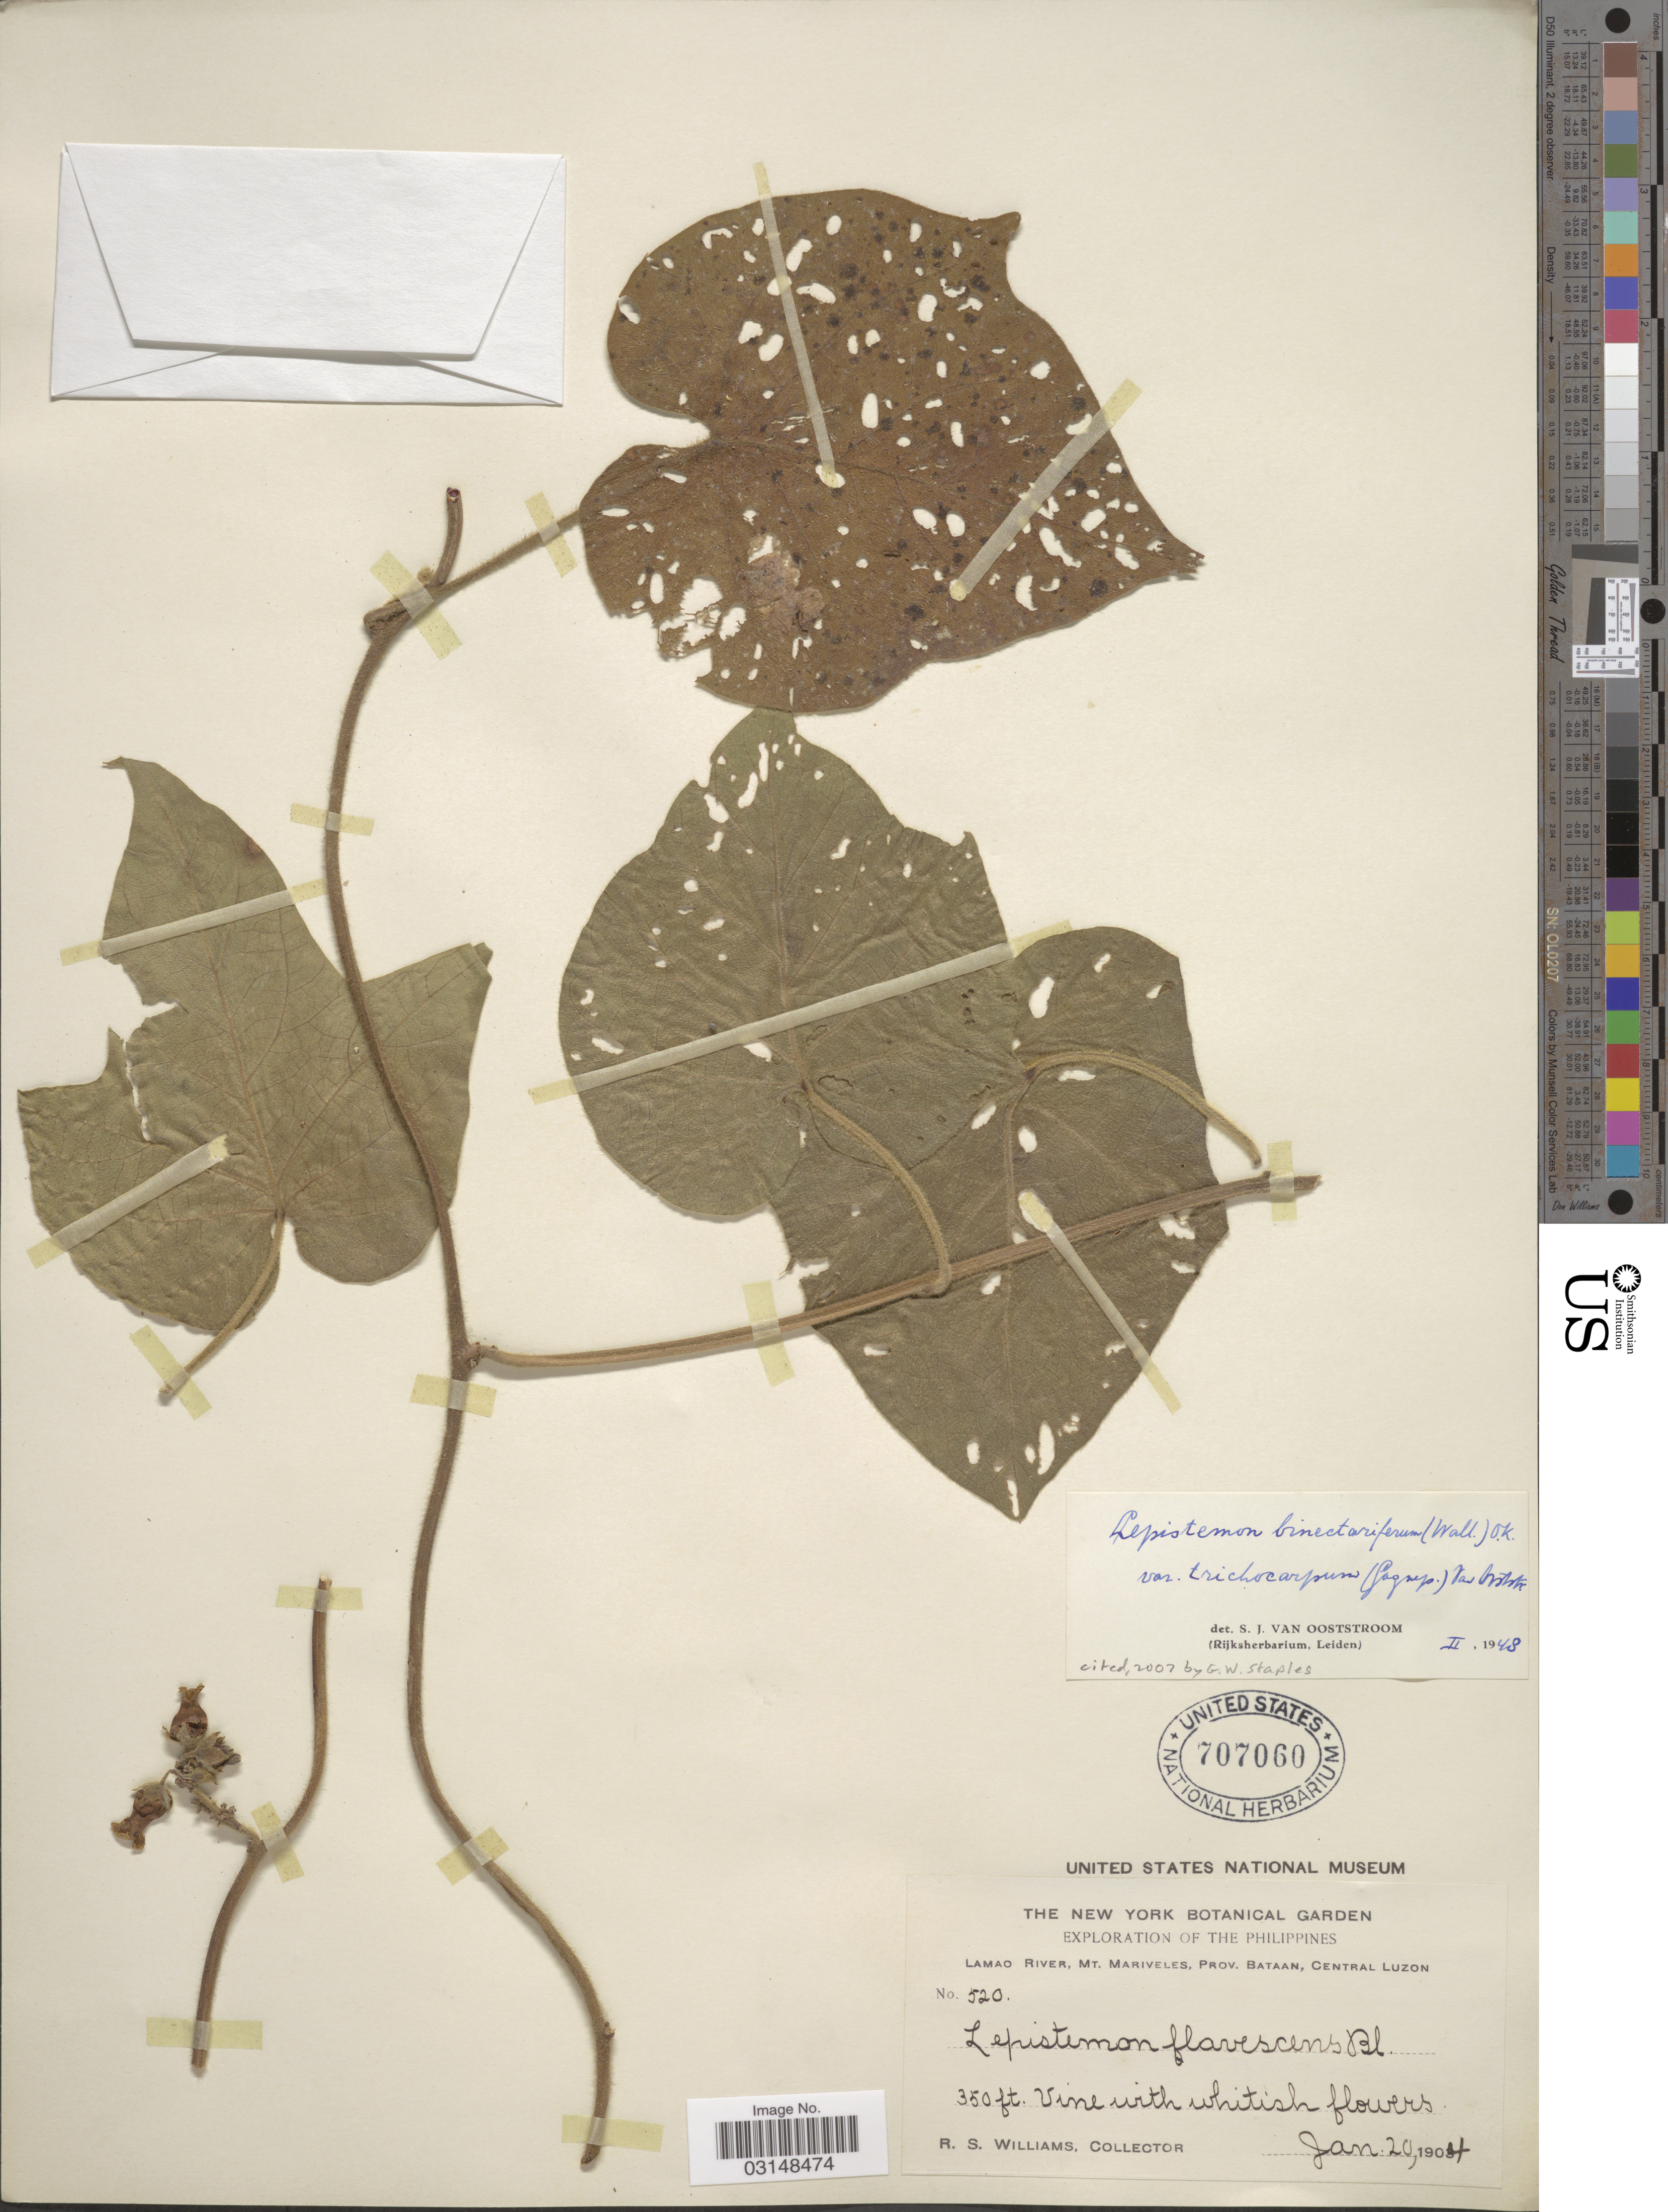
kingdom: Plantae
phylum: Tracheophyta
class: Magnoliopsida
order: Solanales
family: Convolvulaceae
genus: Lepistemon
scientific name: Lepistemon binectarifer var. trichocarpus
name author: (Gagnep.) Ooststr.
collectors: R. S. Williams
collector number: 520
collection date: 1904-01-20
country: Philippines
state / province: Central Luzon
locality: Lamao River, Mt. Mariveles, Prov. Bataan, Central Luzon.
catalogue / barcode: US 707060